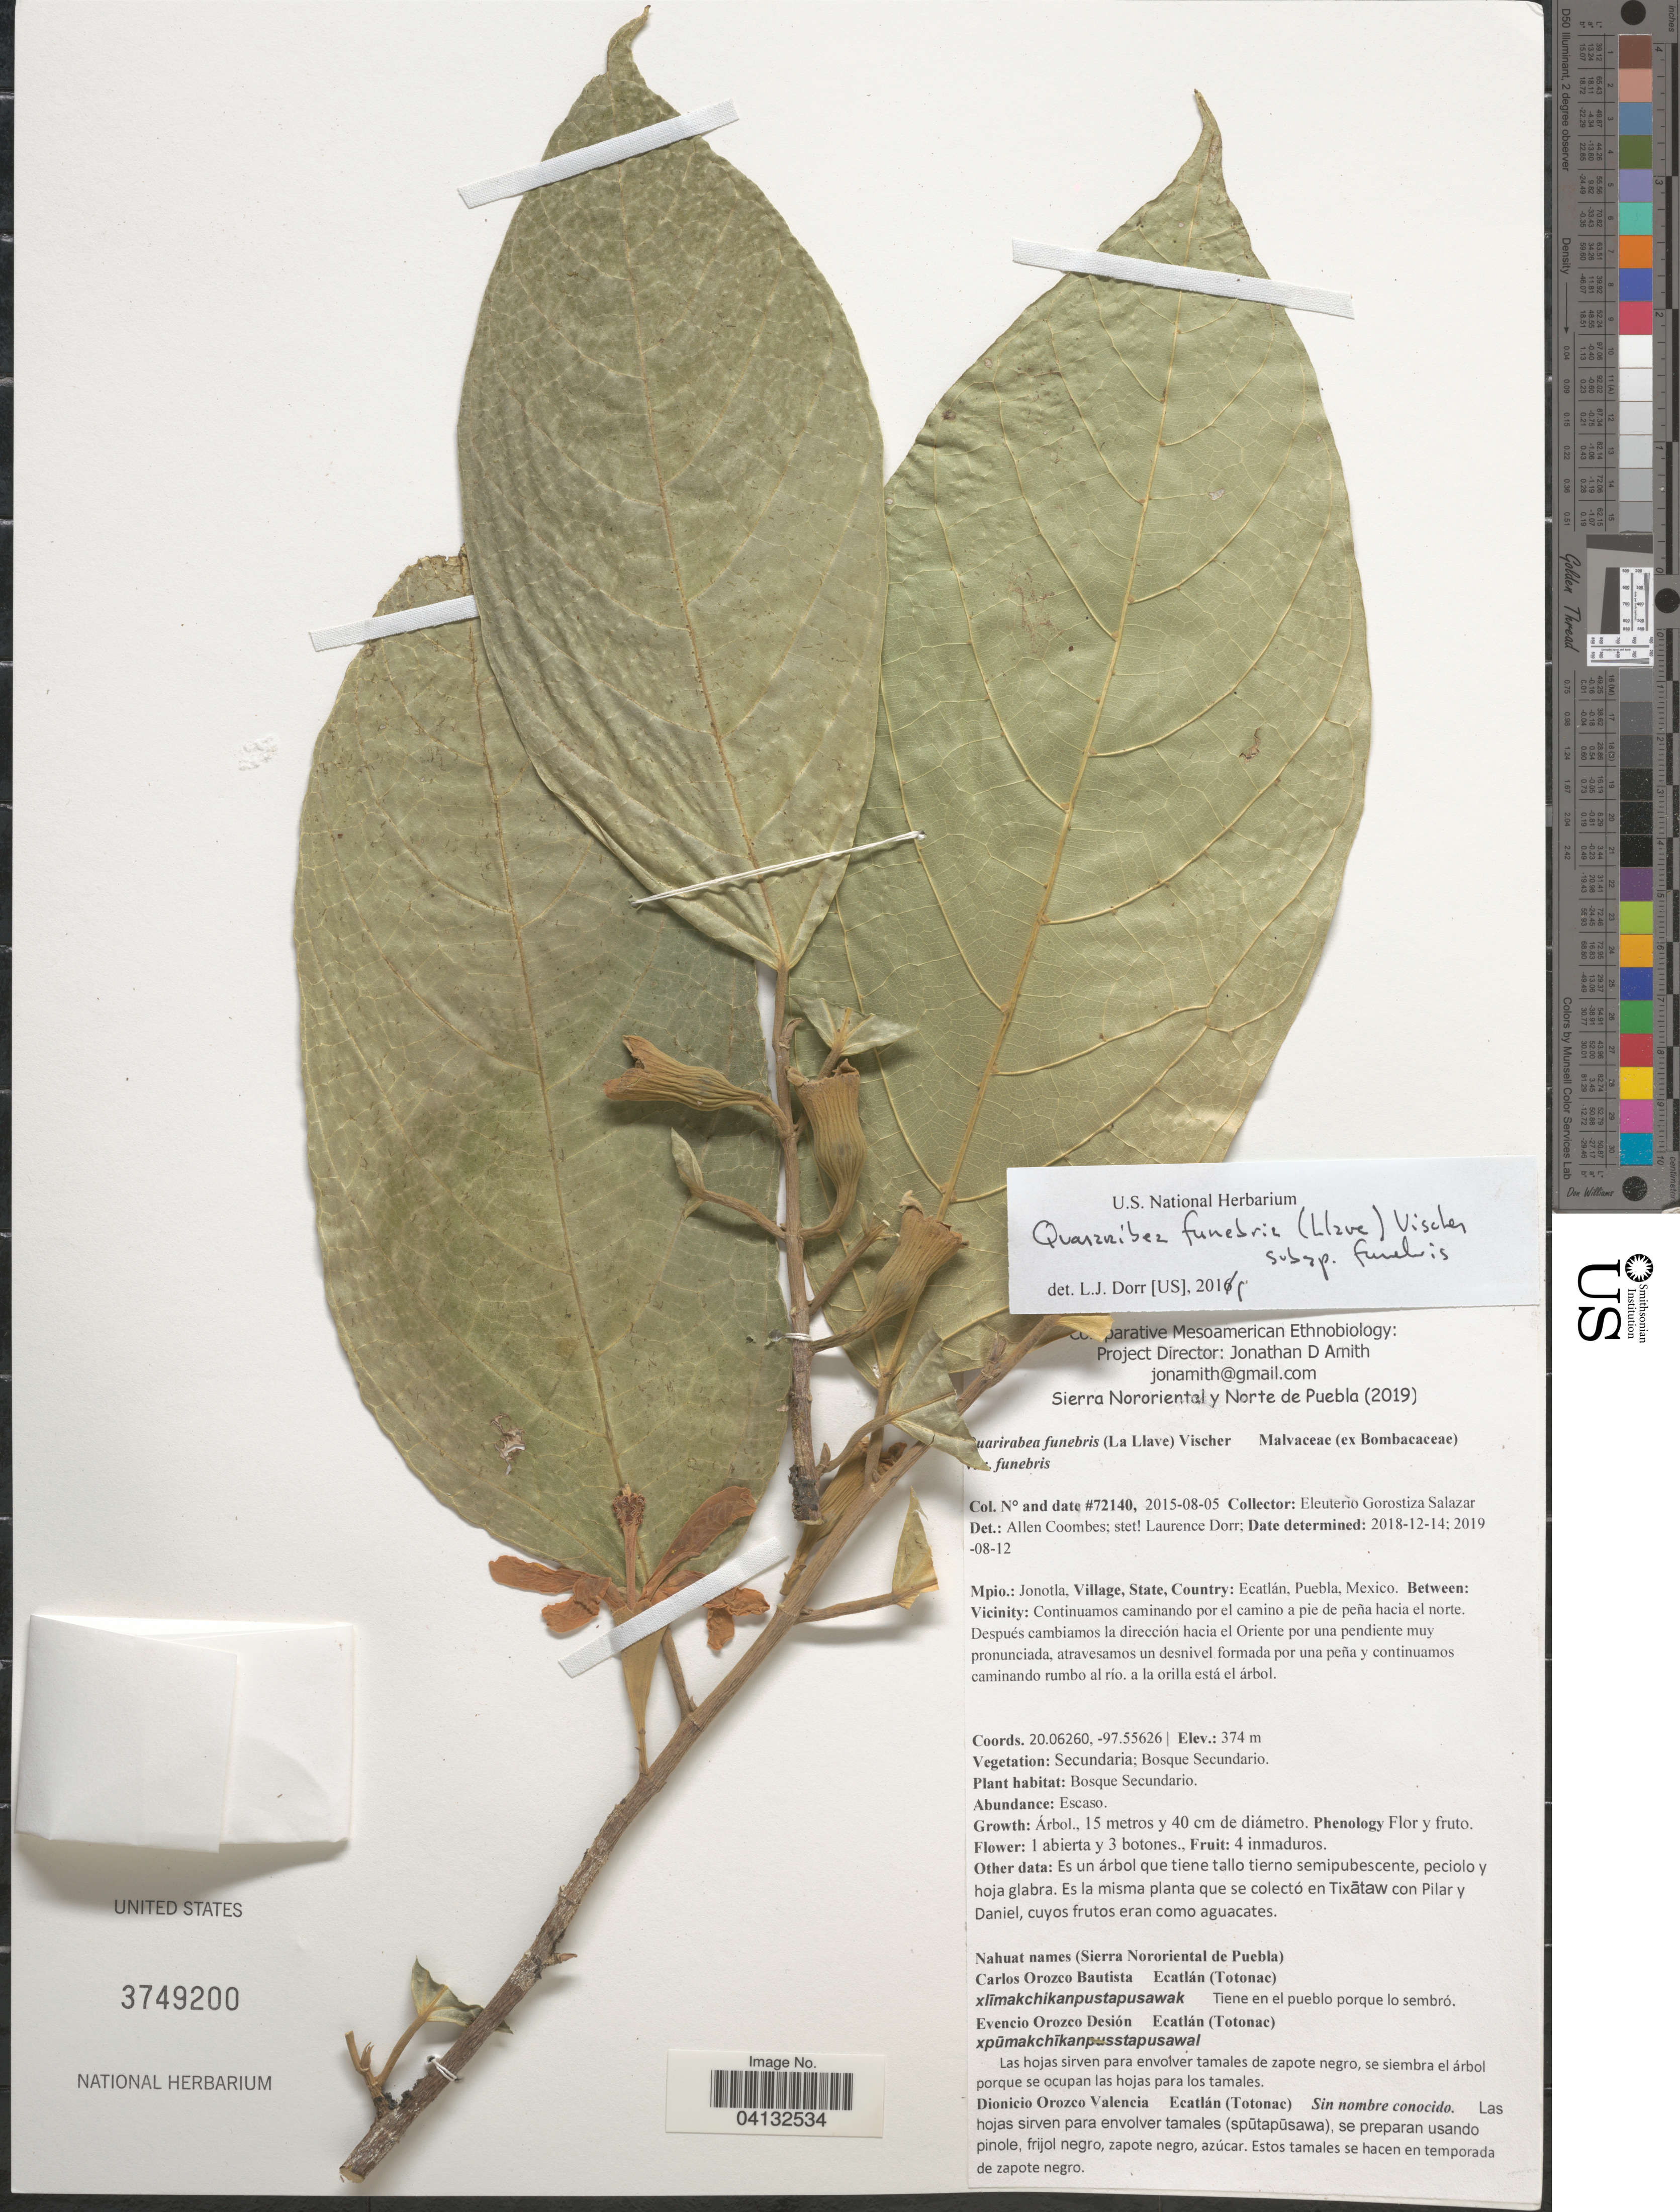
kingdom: Plantae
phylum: Tracheophyta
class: Magnoliopsida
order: Malvales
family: Malvaceae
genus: Quararibea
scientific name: Quararibea funebris subsp. funebris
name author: (La Llave) Vischer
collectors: E. Gorostiza S.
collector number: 72140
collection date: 2015-08-05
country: Mexico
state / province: Puebla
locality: Mpio.: Jonotla, Village: Ecatlán. Between: Vicinity: Continuamos caminando por el cmaino a pie de peña hacia el norte.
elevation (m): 374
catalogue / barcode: US 3749200